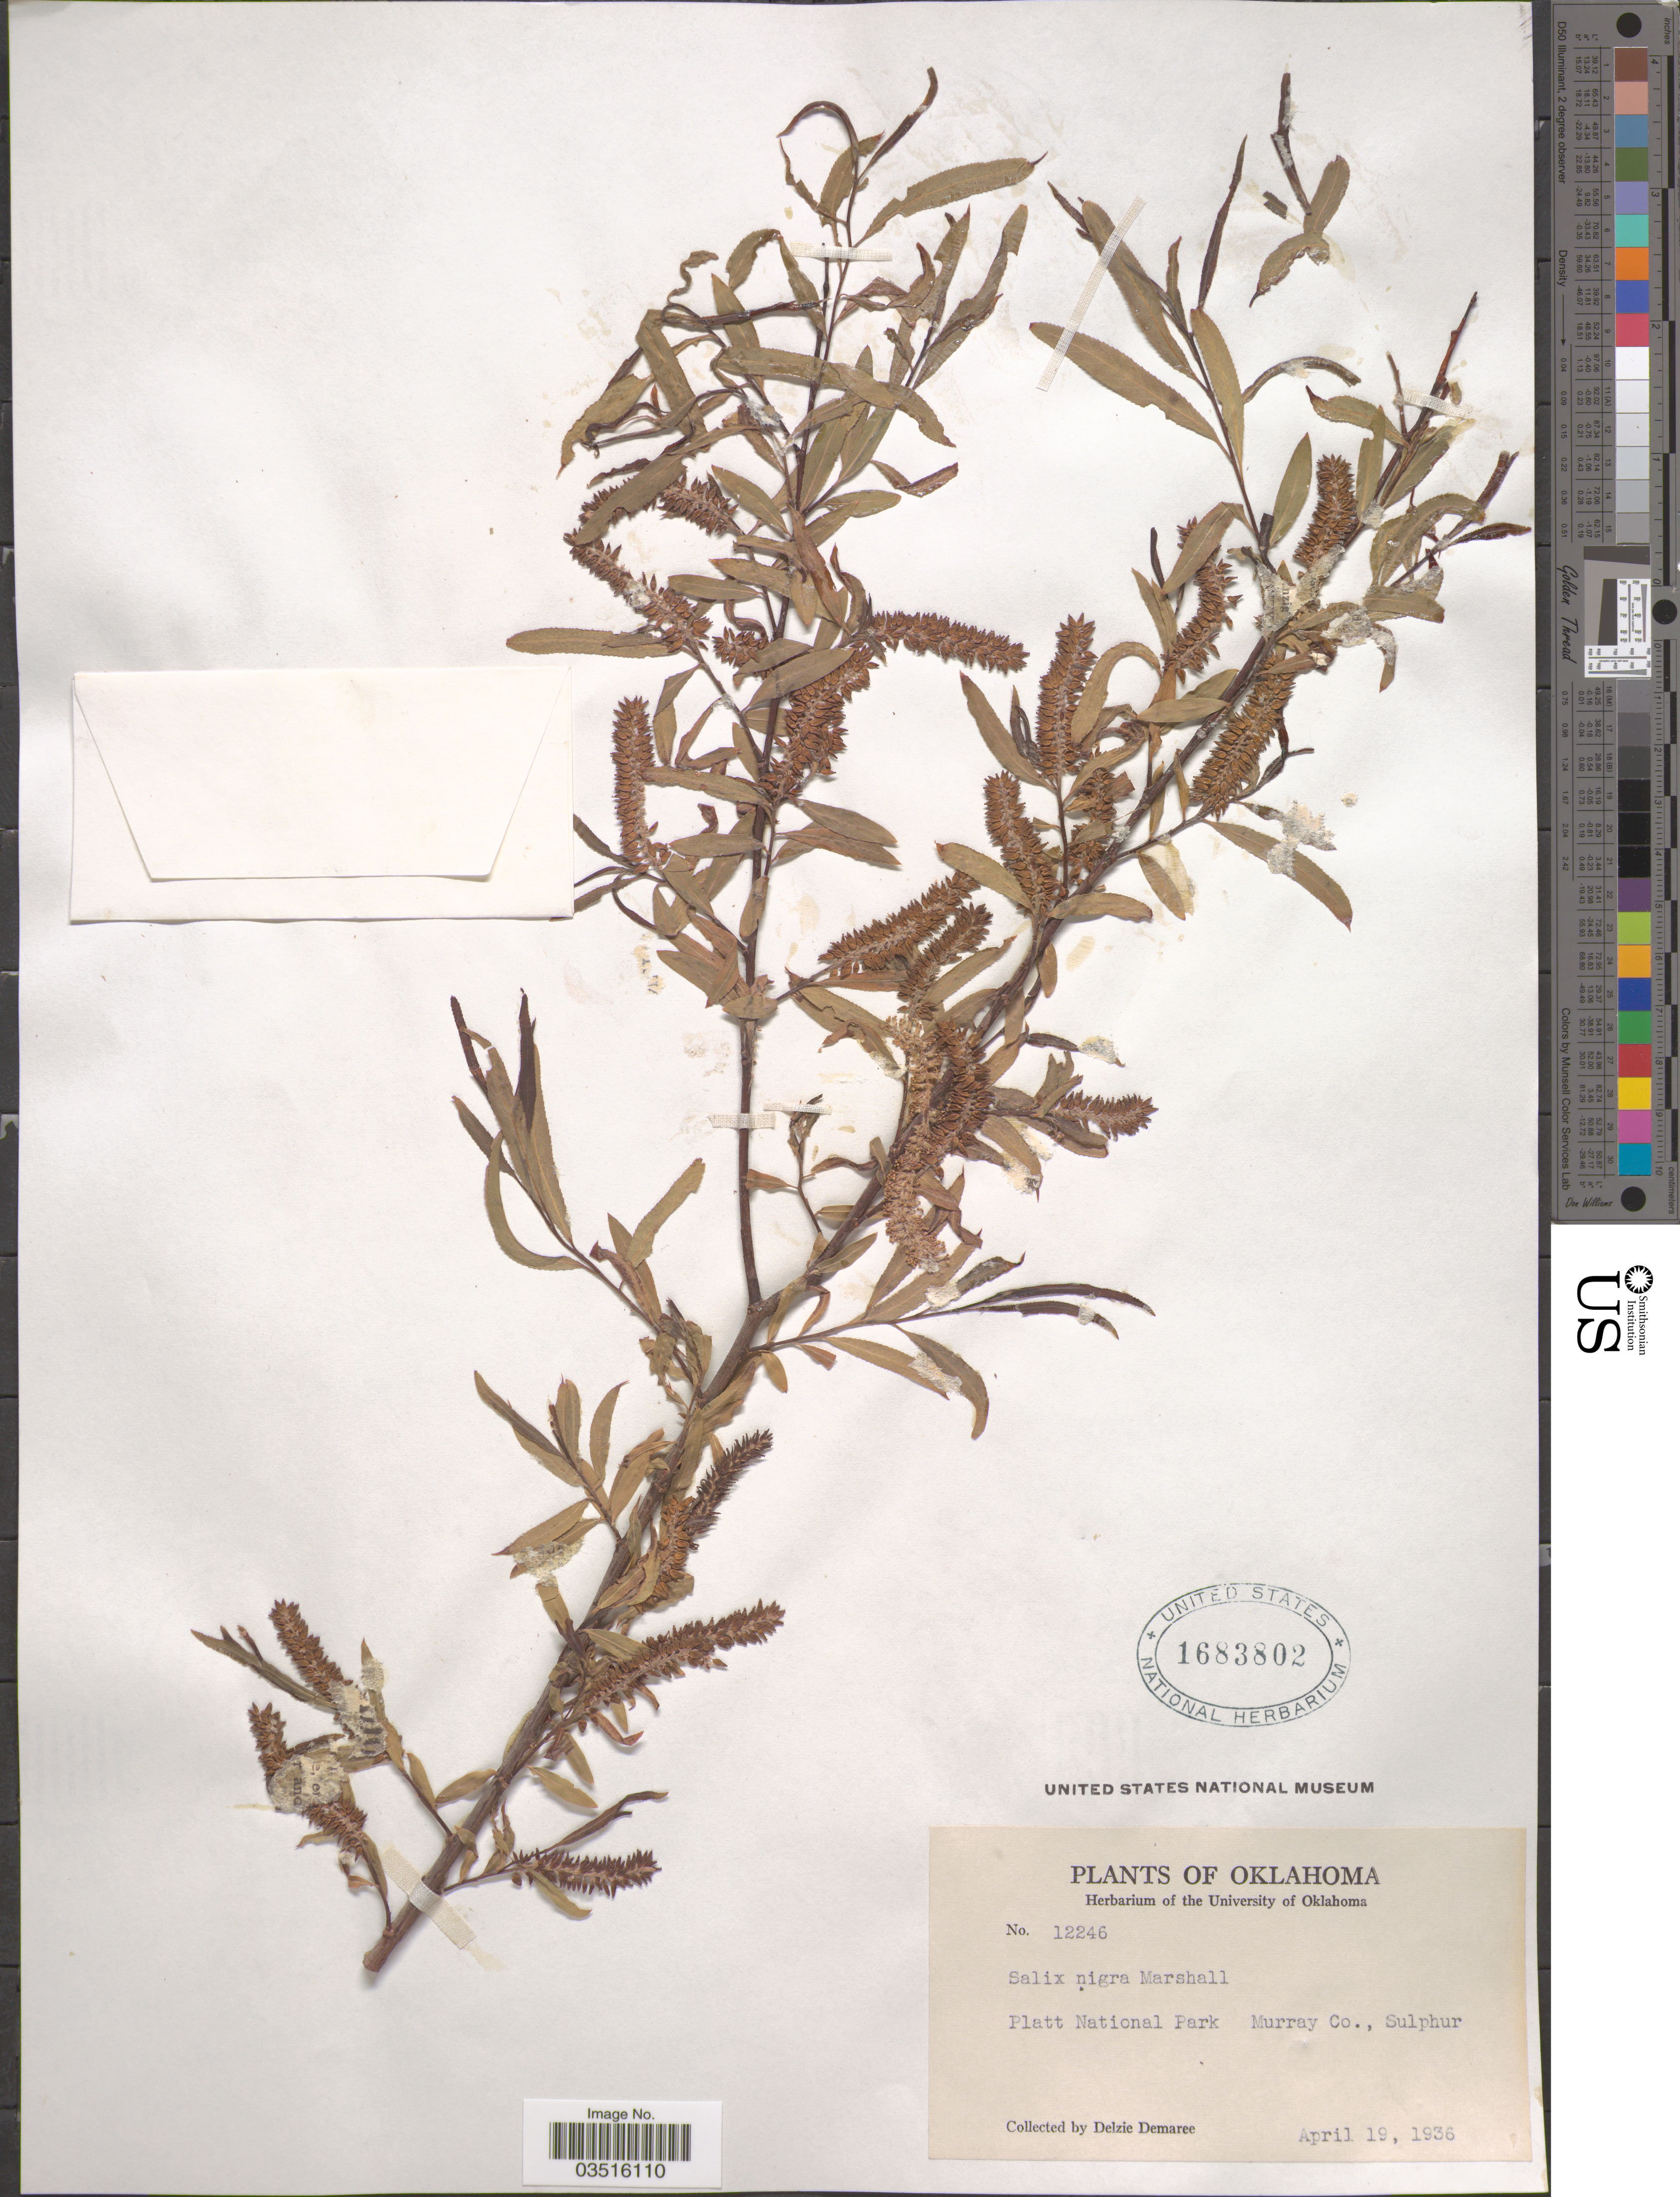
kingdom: Plantae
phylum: Tracheophyta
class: Magnoliopsida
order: Malpighiales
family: Salicaceae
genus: Salix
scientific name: Salix nigra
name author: Marshall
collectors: D. Demaree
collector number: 12246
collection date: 1936-04-19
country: United States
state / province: Oklahoma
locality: Platt National Park. Murray Co., Sulphur.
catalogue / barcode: US 1683802